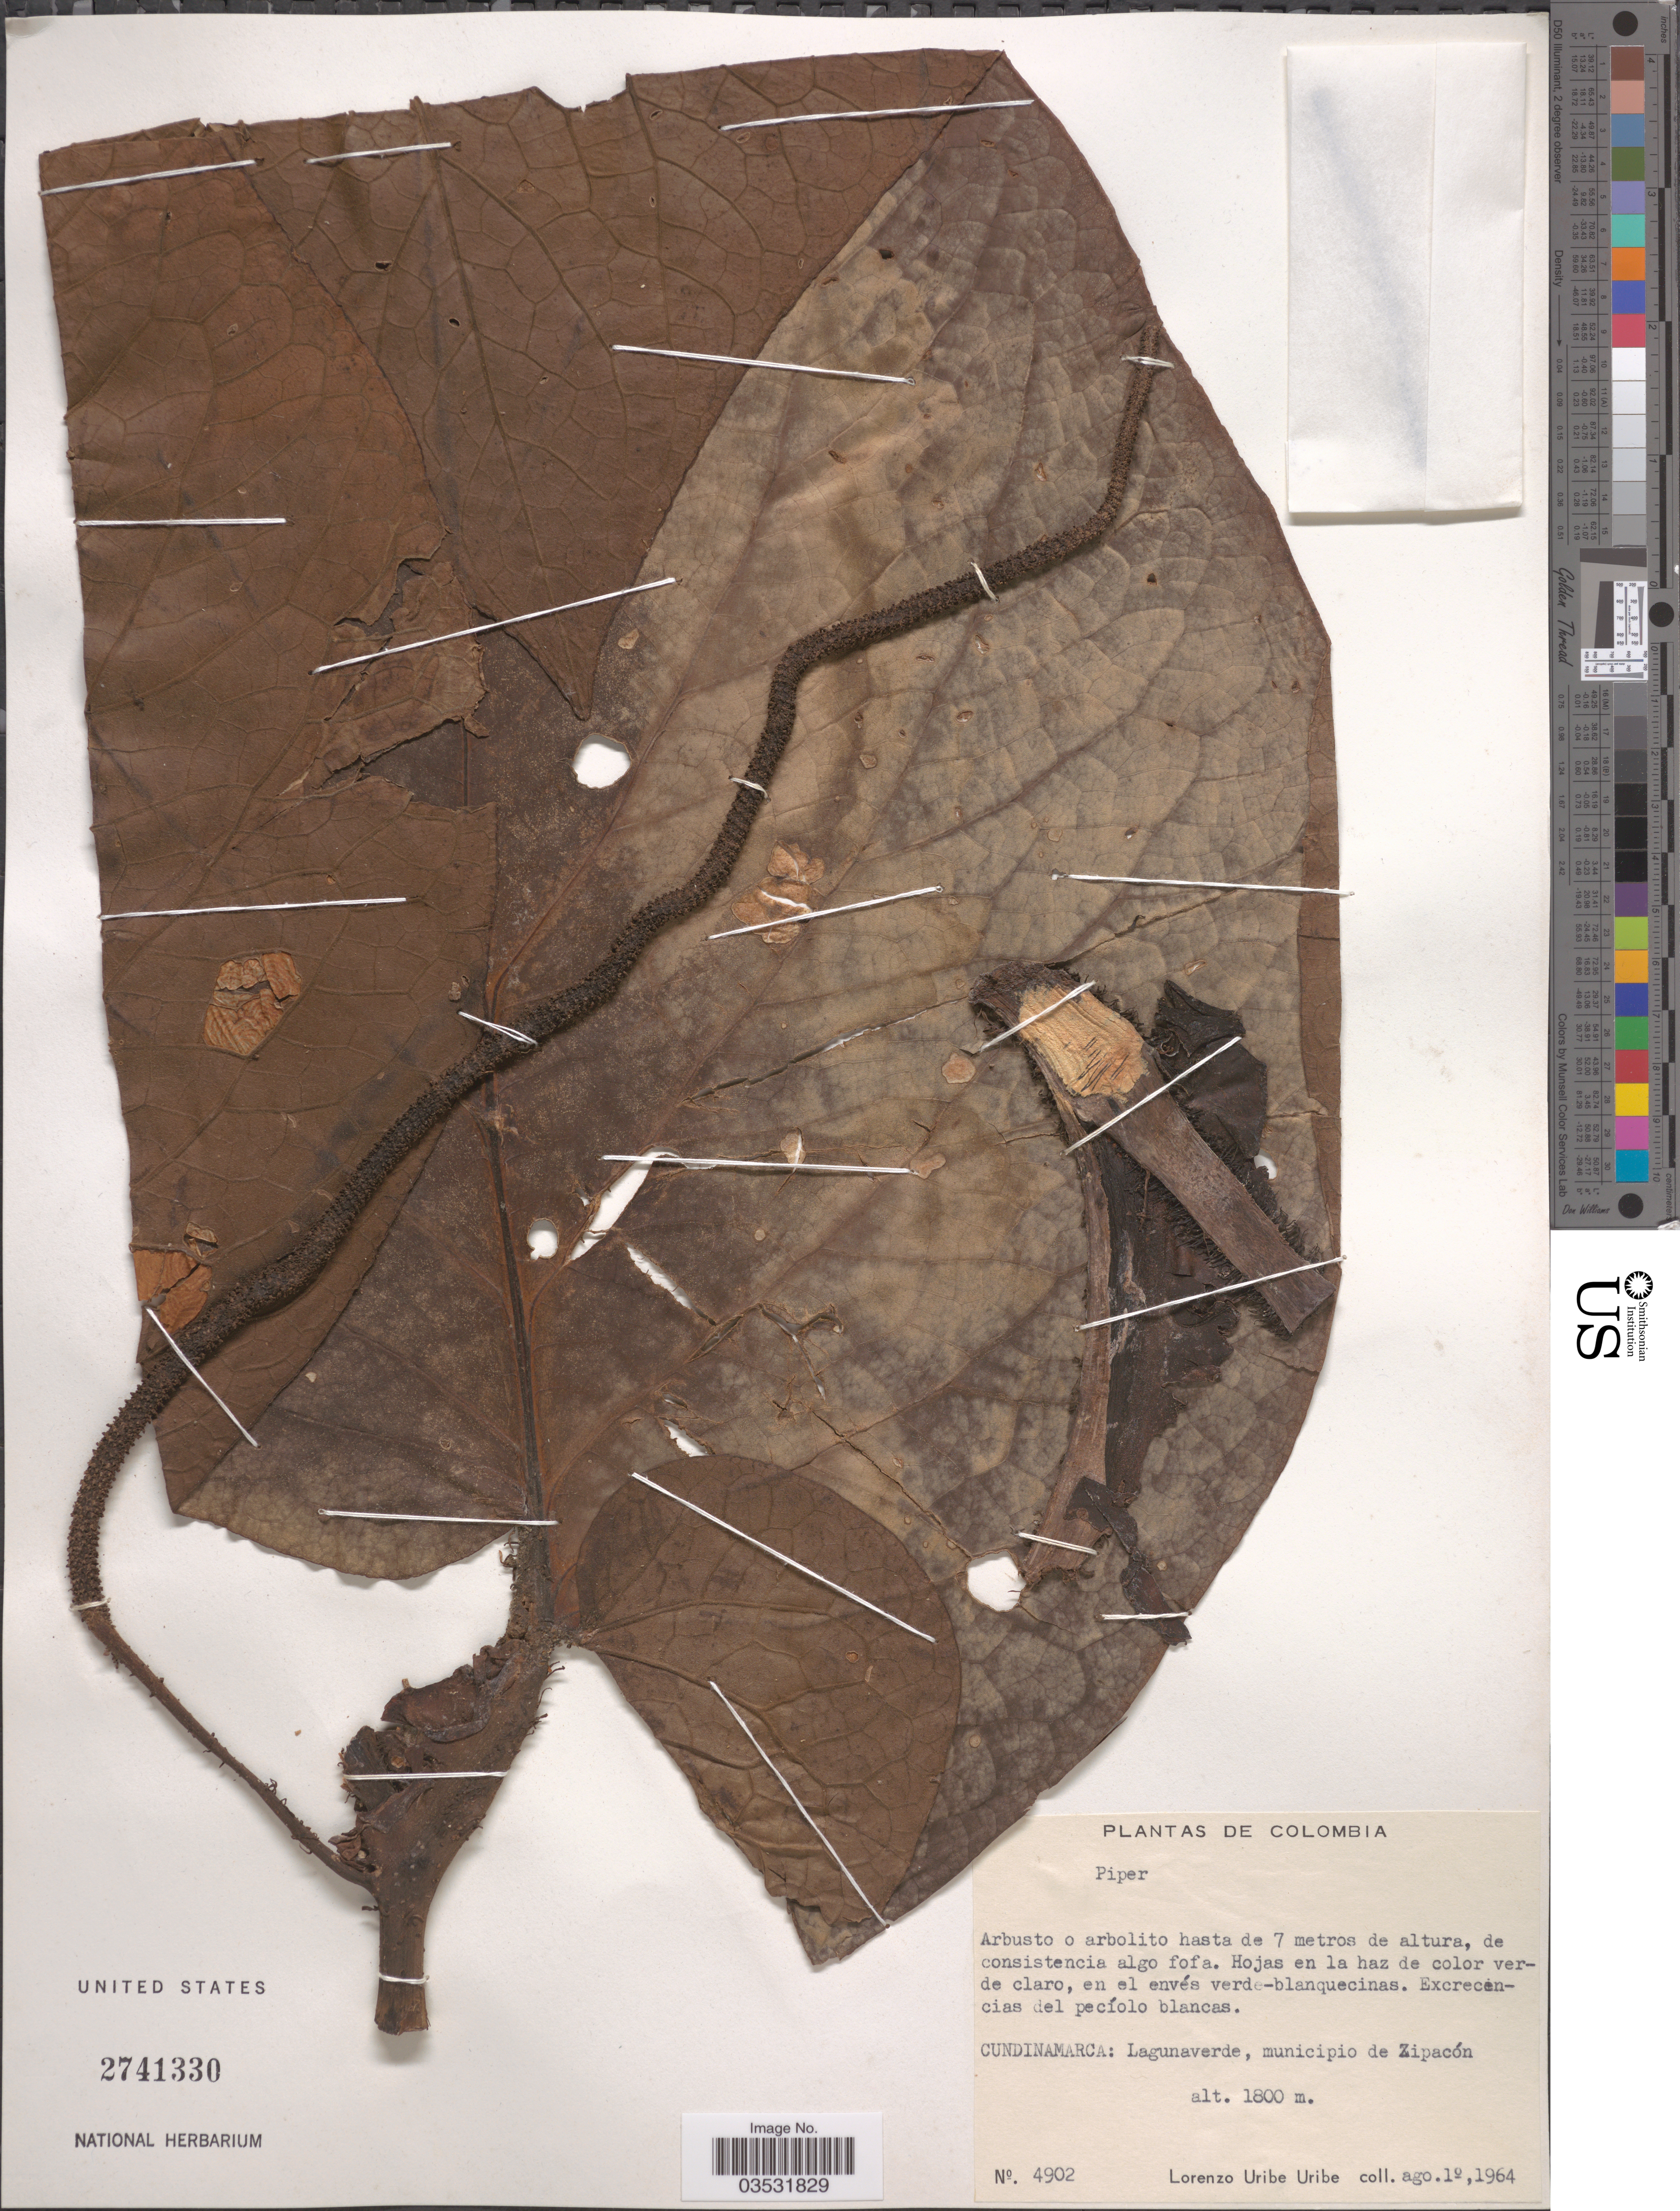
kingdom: Plantae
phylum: Tracheophyta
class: Magnoliopsida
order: Piperales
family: Piperaceae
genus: Piper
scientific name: Piper sp.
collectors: L. Uribe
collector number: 4902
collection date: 1964-08-01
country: Colombia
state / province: Cundinamarca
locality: Lagunaverde, municipio de Zipacón.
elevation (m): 1800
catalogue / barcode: US 2741330